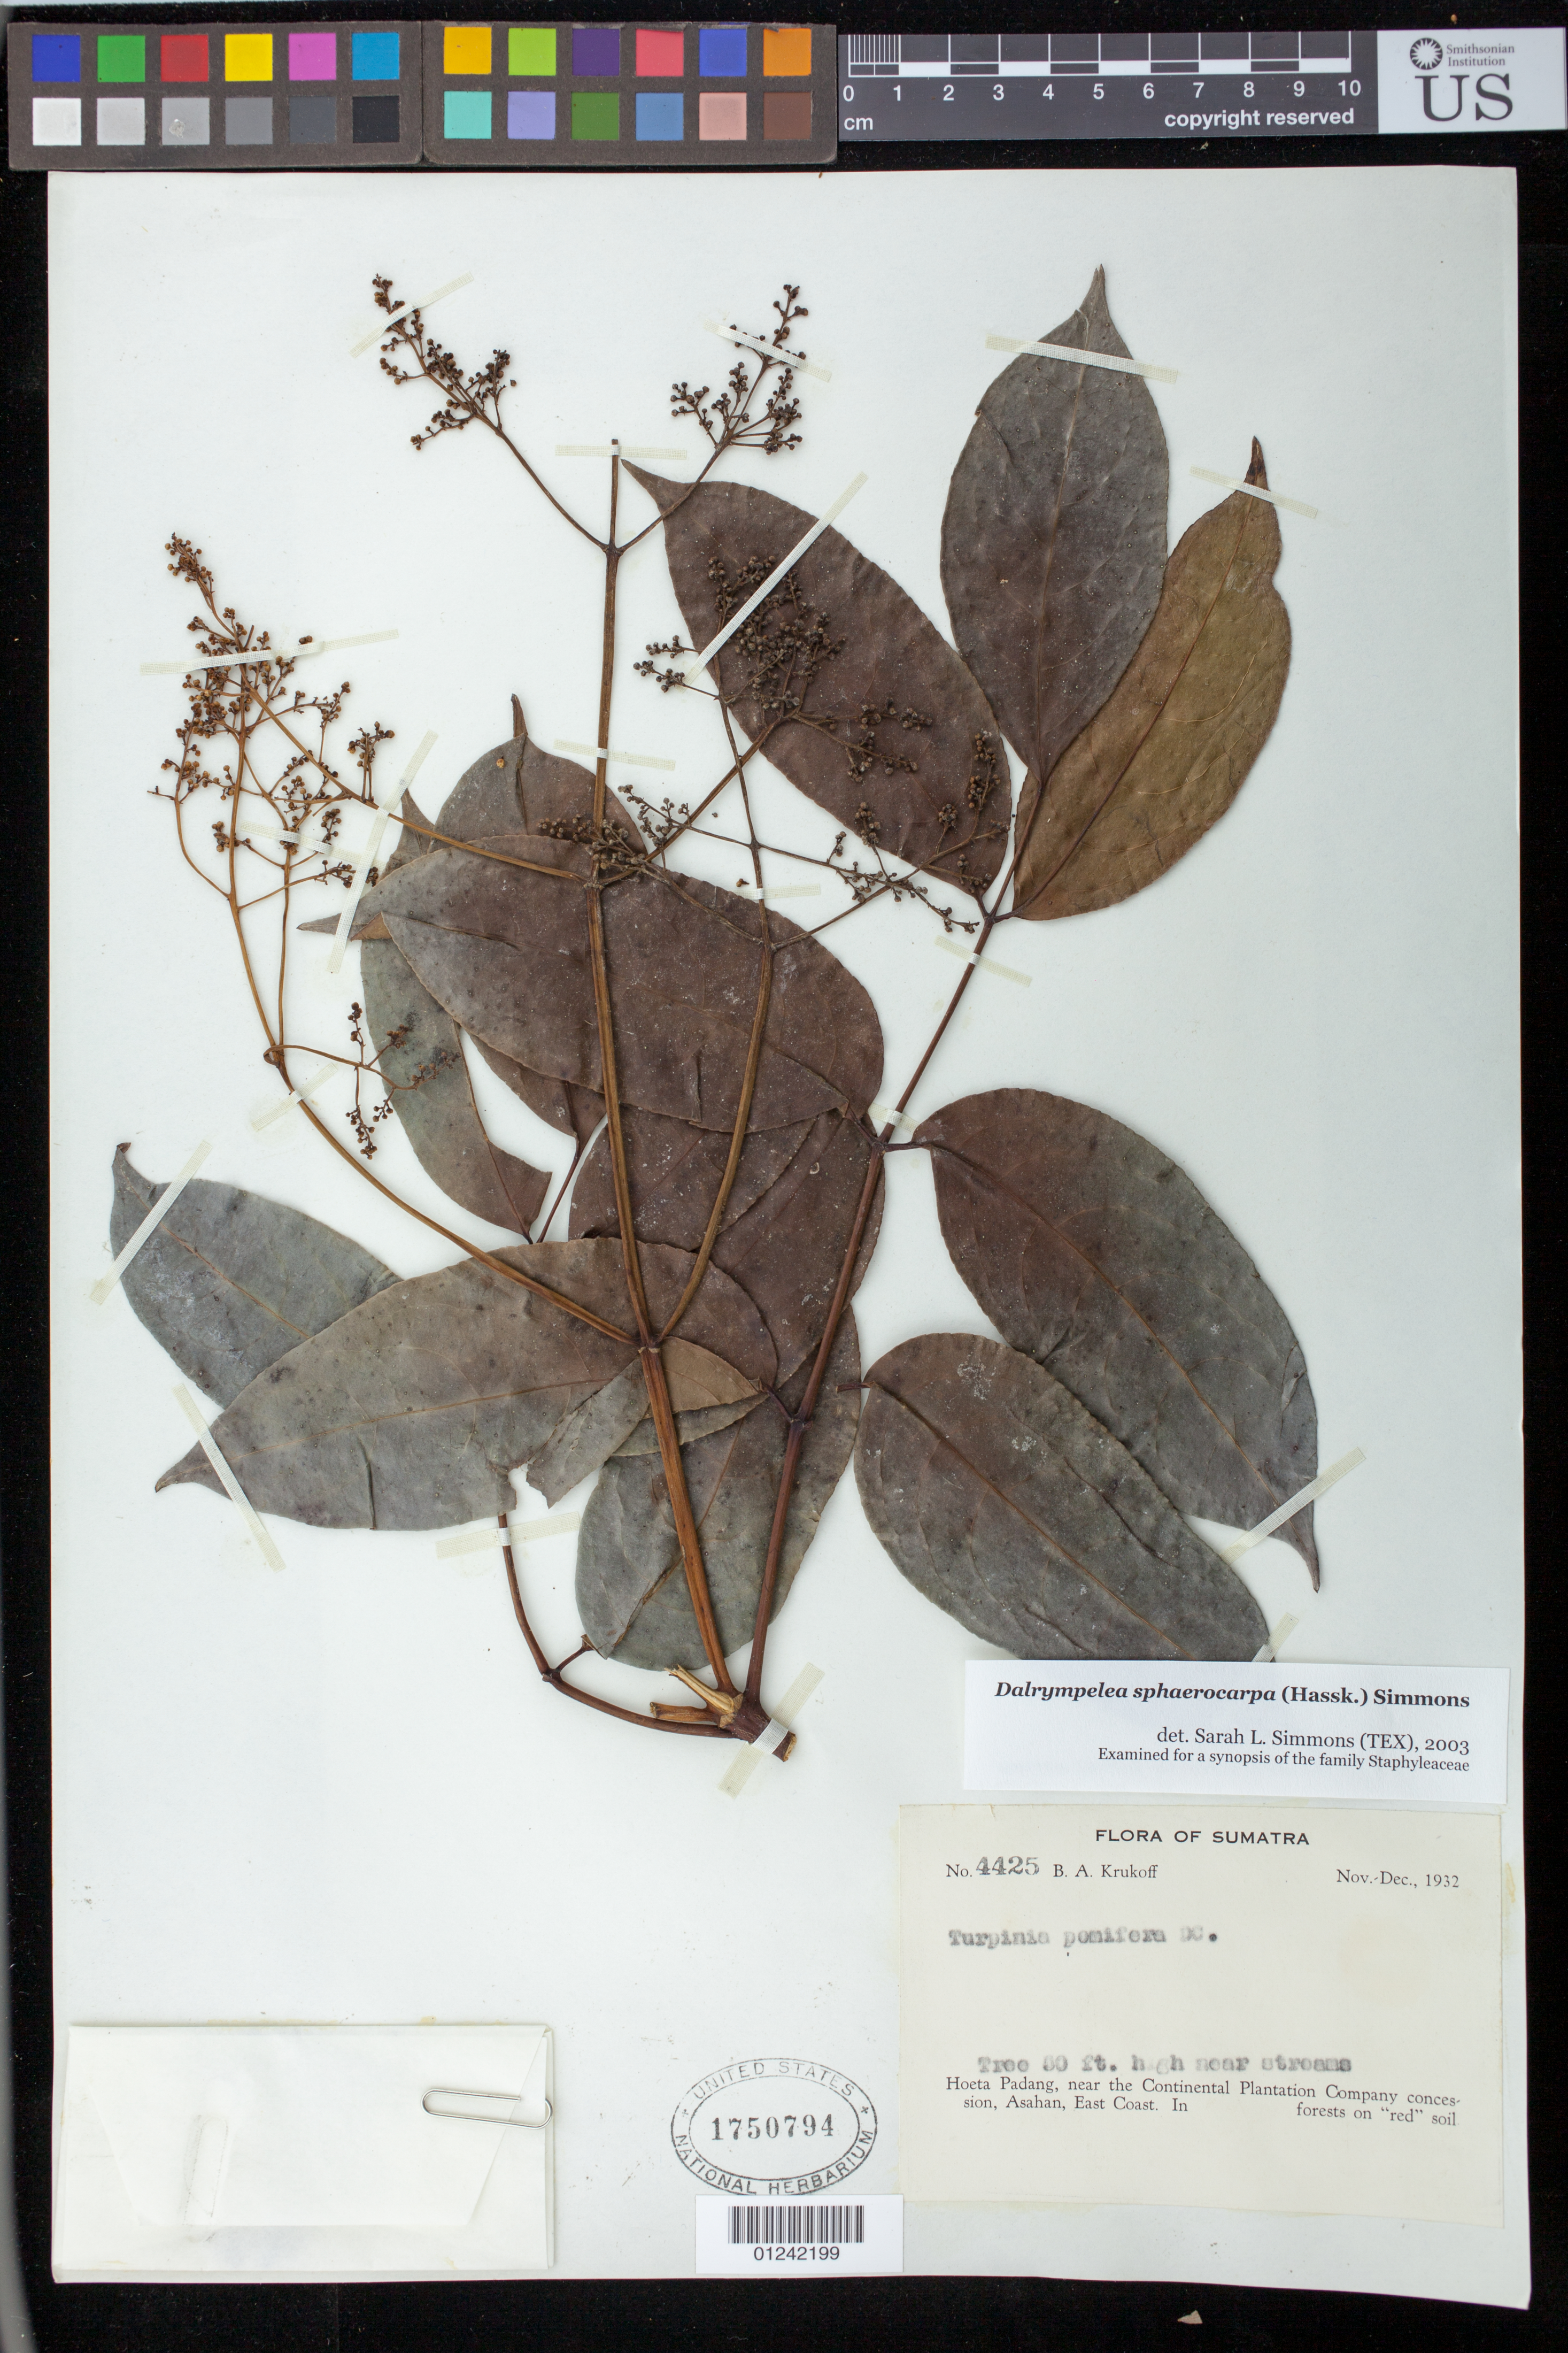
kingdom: Plantae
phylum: Tracheophyta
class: Magnoliopsida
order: Crossosomatales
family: Staphyleaceae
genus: Dalrympelea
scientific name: Dalrympelea sphaerocarpa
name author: (Hassk.) Nor-Ezzaw.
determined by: Simmons, S. L.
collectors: B. A. Krukoff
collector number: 4425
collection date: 1932-11/1932-12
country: Indonesia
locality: Hoeta Padang, near the Continental Plantation Company concession, Asahan, East Coast.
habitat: in forests on red soil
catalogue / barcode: US 1750794